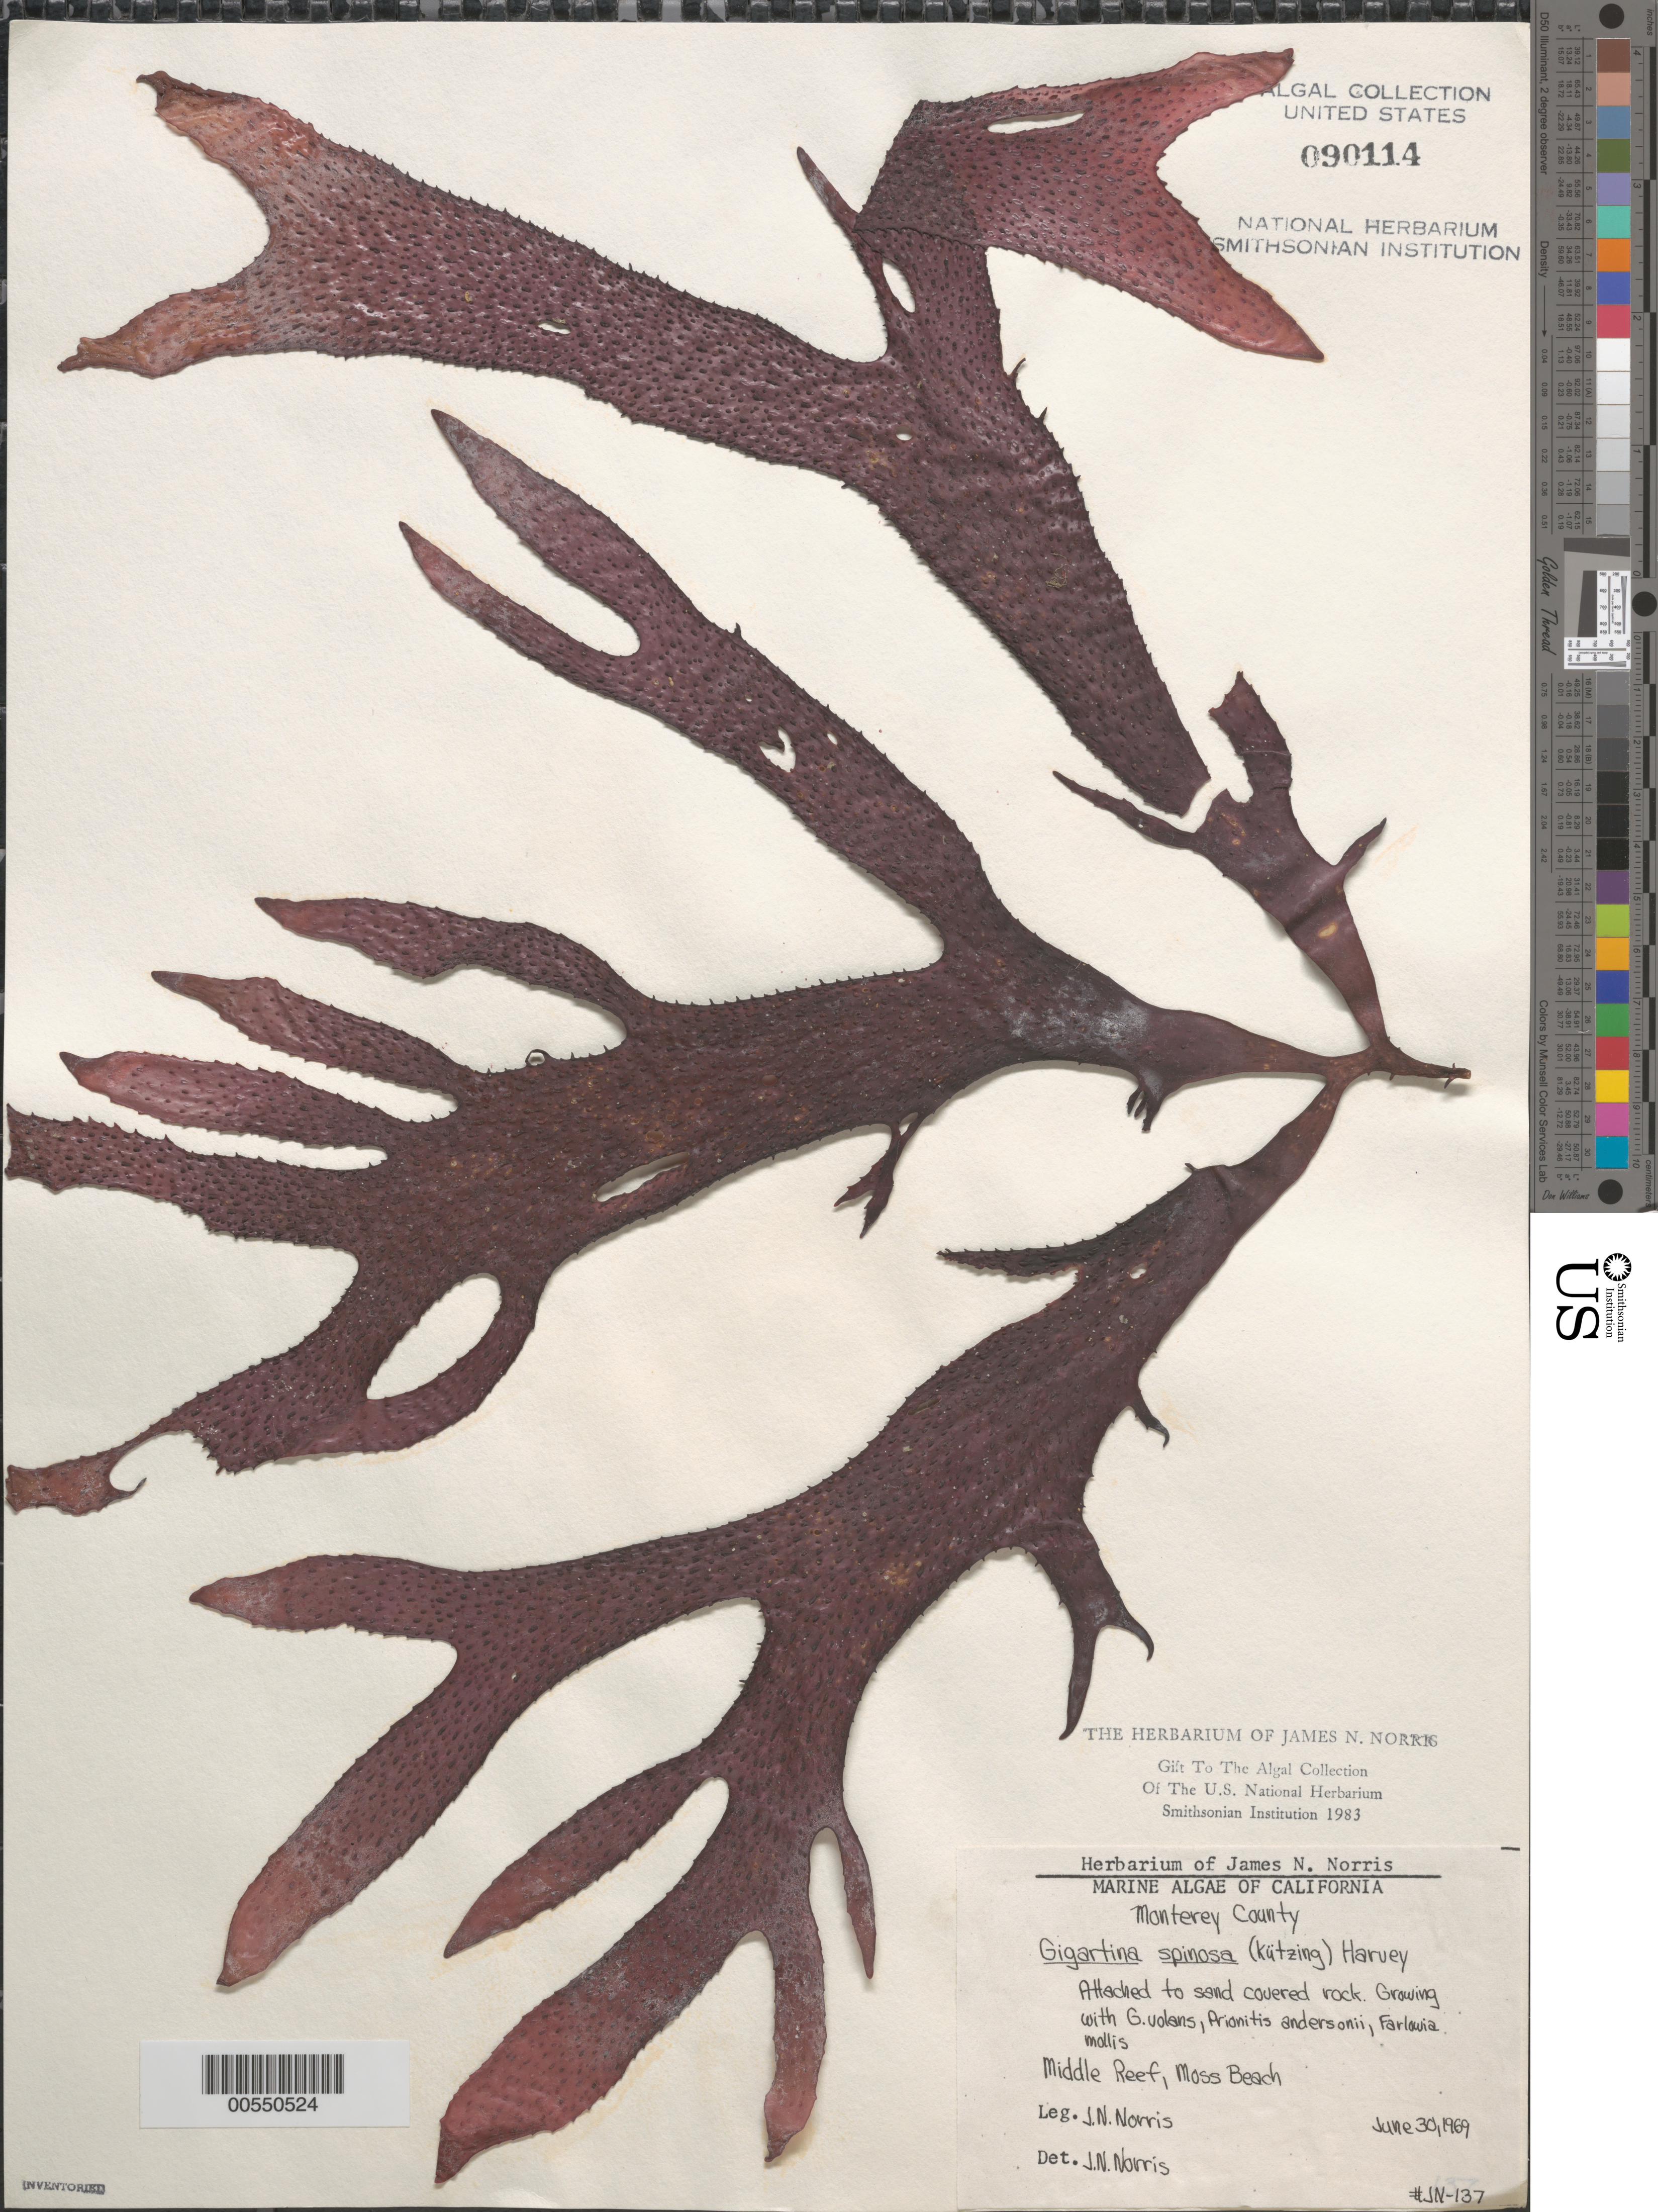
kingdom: Plantae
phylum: Rhodophyta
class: Florideophyceae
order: Gigartinales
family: Gigartinaceae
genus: Chondracanthus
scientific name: Chondracanthus spinosus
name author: (Kütz.) Guiry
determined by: Algae name updating Project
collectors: J. N. Norris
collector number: JN-137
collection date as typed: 30 Jun 1969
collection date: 1969-06-30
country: United States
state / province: California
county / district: Monterey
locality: Middle Reef of Moss Beach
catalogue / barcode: US 90114